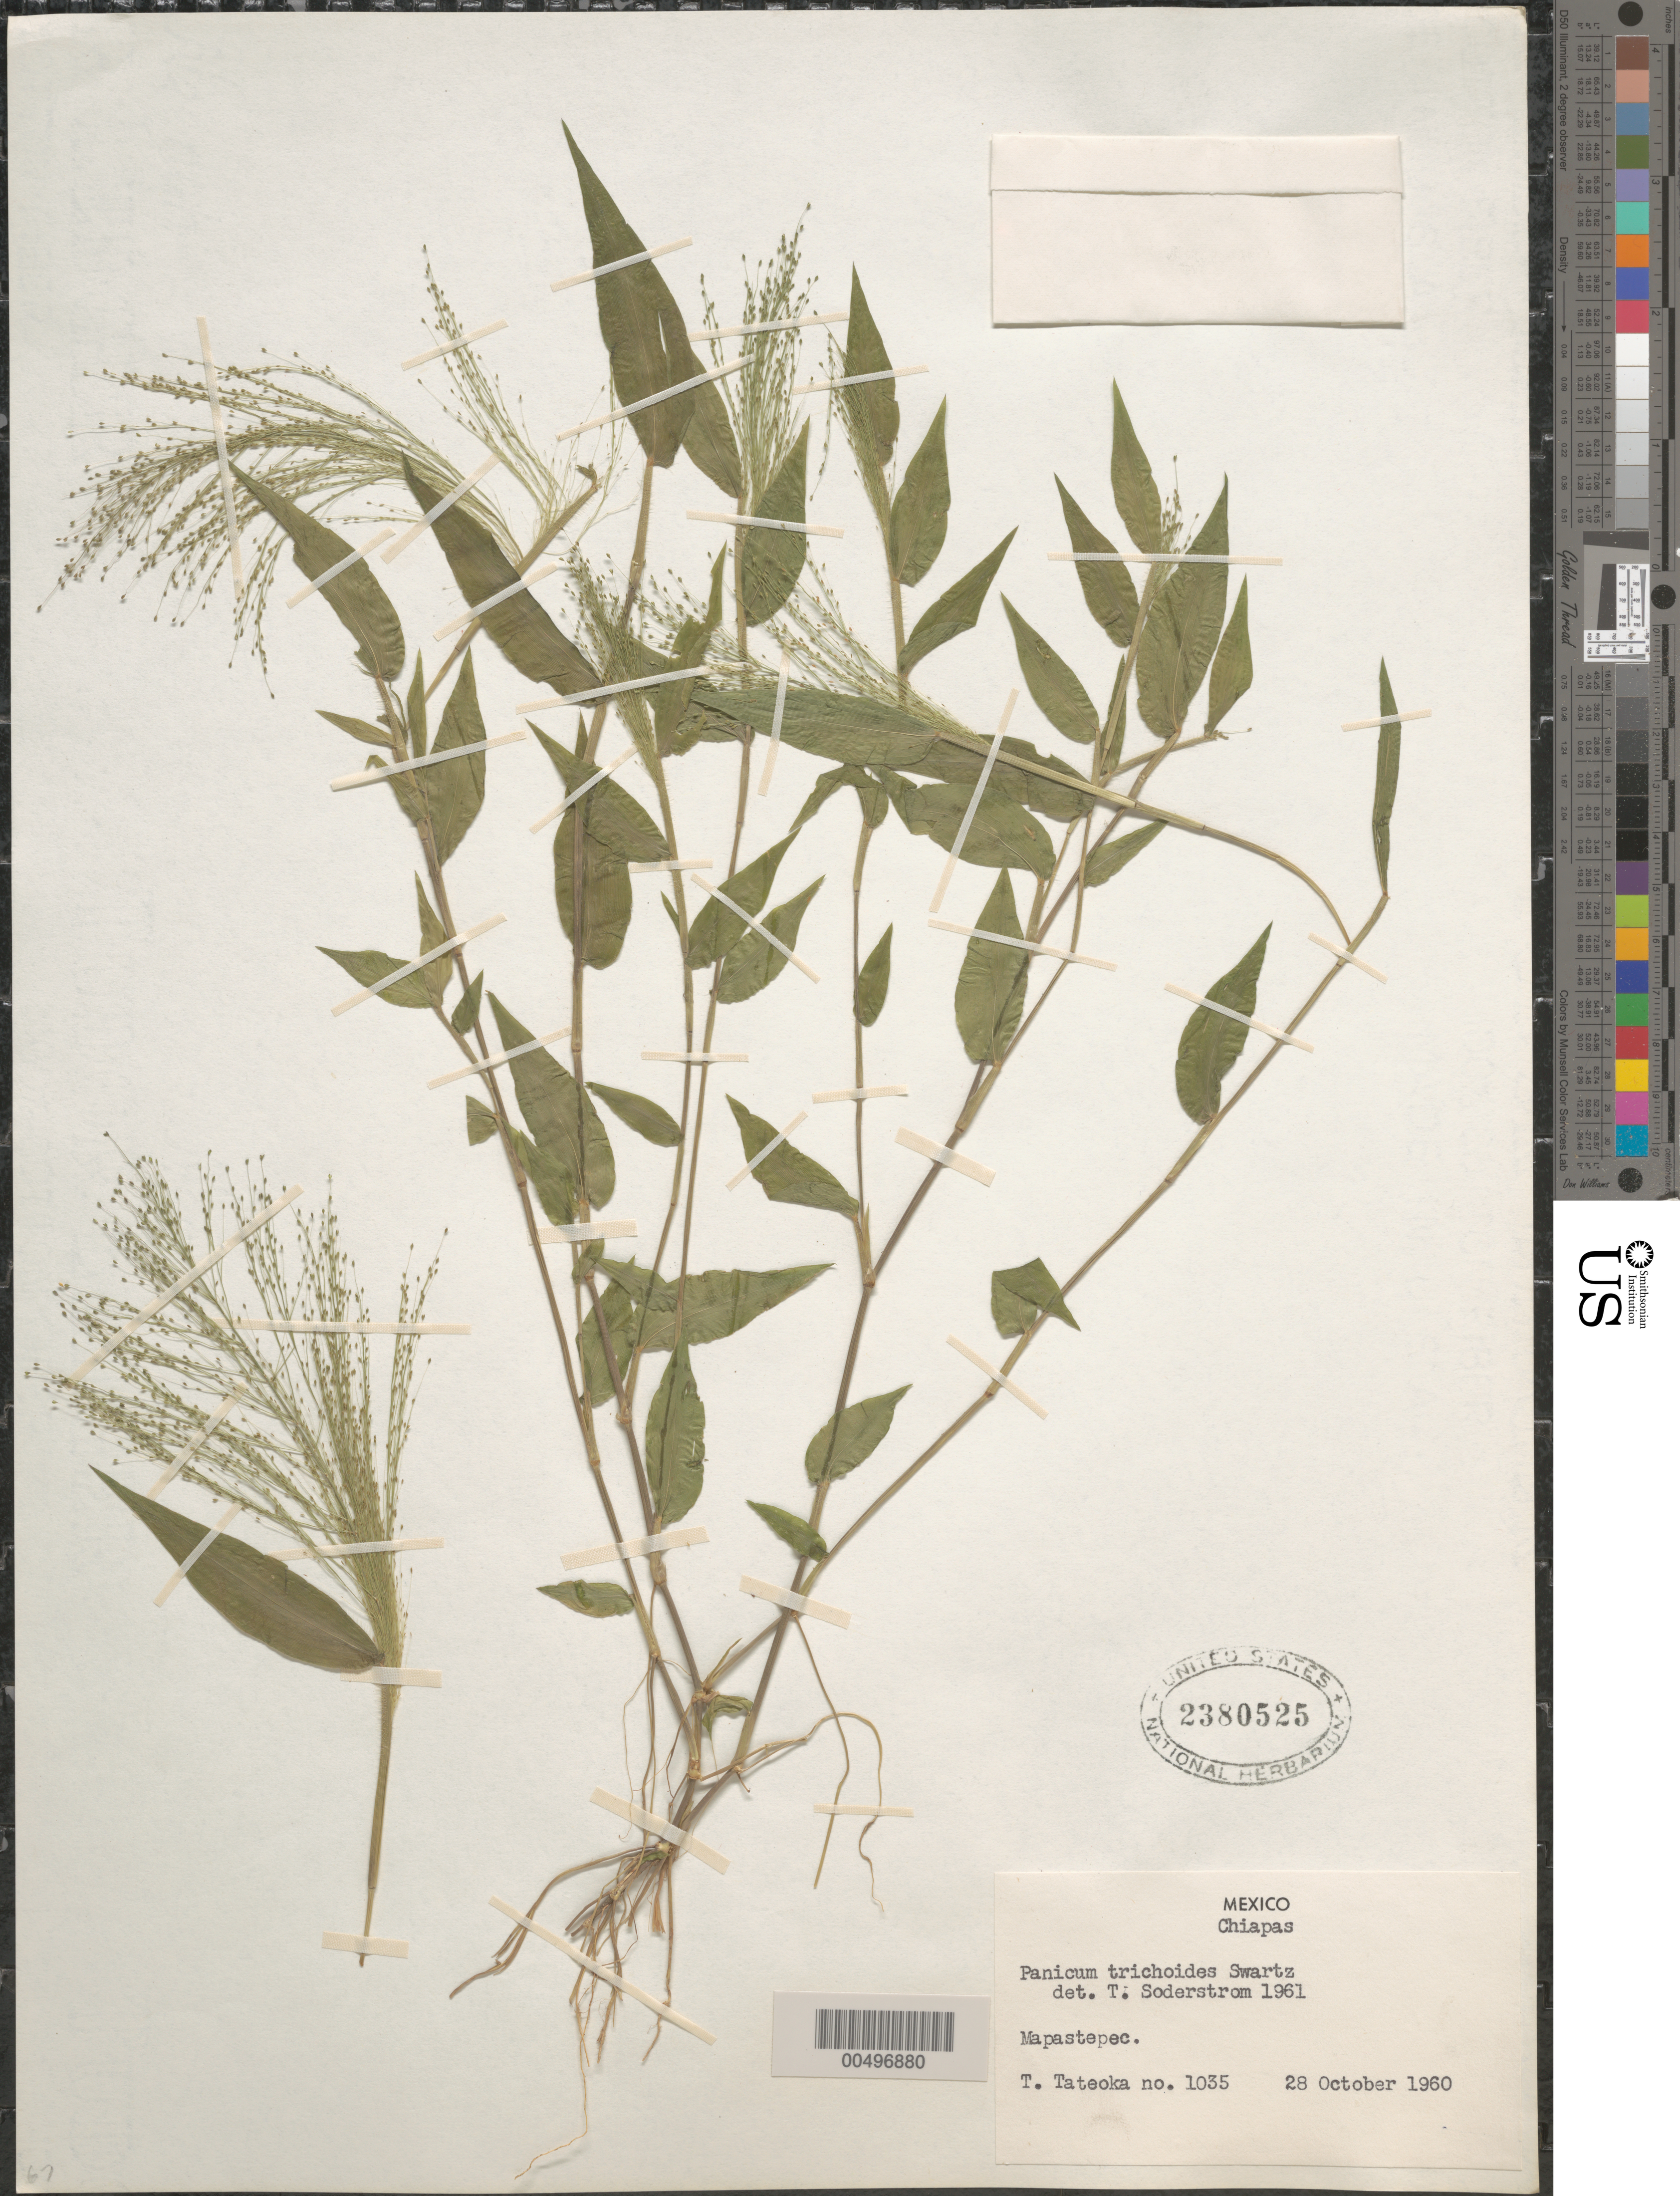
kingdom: Plantae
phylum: Tracheophyta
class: Liliopsida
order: Poales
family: Poaceae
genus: Panicum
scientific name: Panicum trichoides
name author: Sw.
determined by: Soderstrom, T. R.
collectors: T. Tateoka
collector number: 1035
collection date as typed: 28 Oct 1960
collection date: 1960-10-28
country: Mexico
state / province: Chiapas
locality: Mapastepec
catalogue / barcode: US 2380525